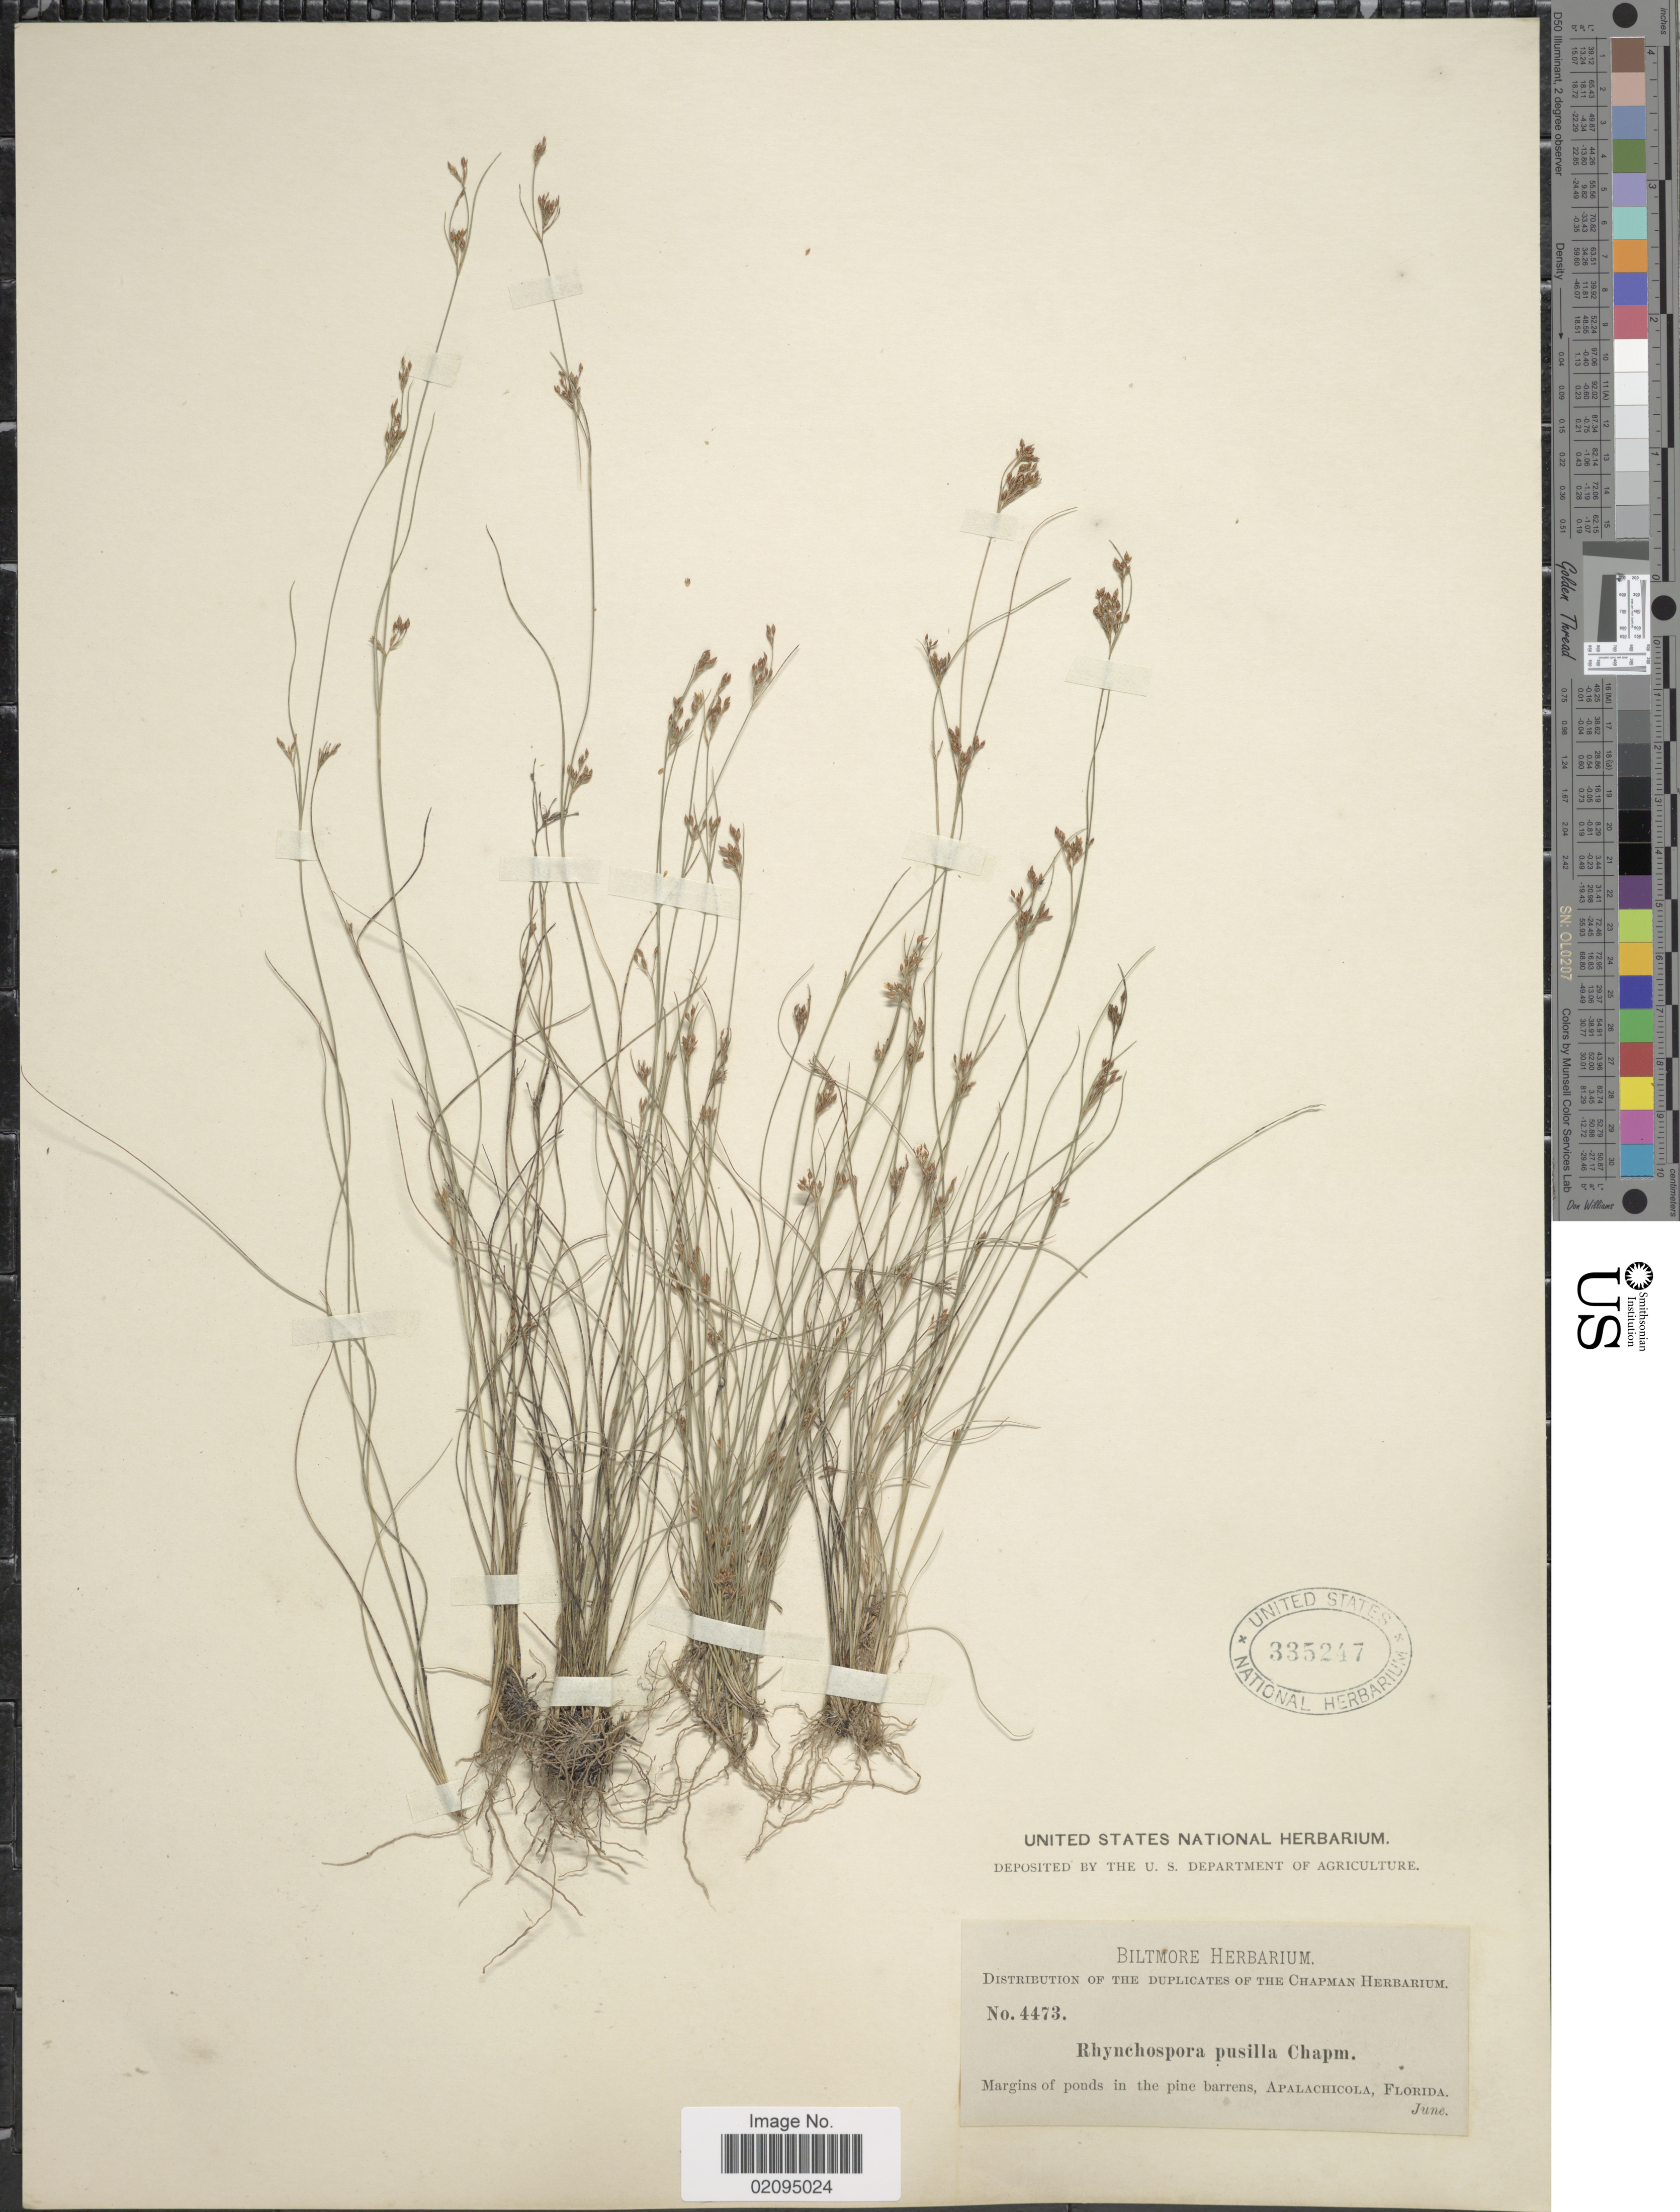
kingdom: Plantae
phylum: Tracheophyta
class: Liliopsida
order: Poales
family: Cyperaceae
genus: Rhynchospora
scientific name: Rhynchospora intermixta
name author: C. Wright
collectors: ex herb. Biltmore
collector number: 4473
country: United States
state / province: Florida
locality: Apalachicola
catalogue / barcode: US 335247